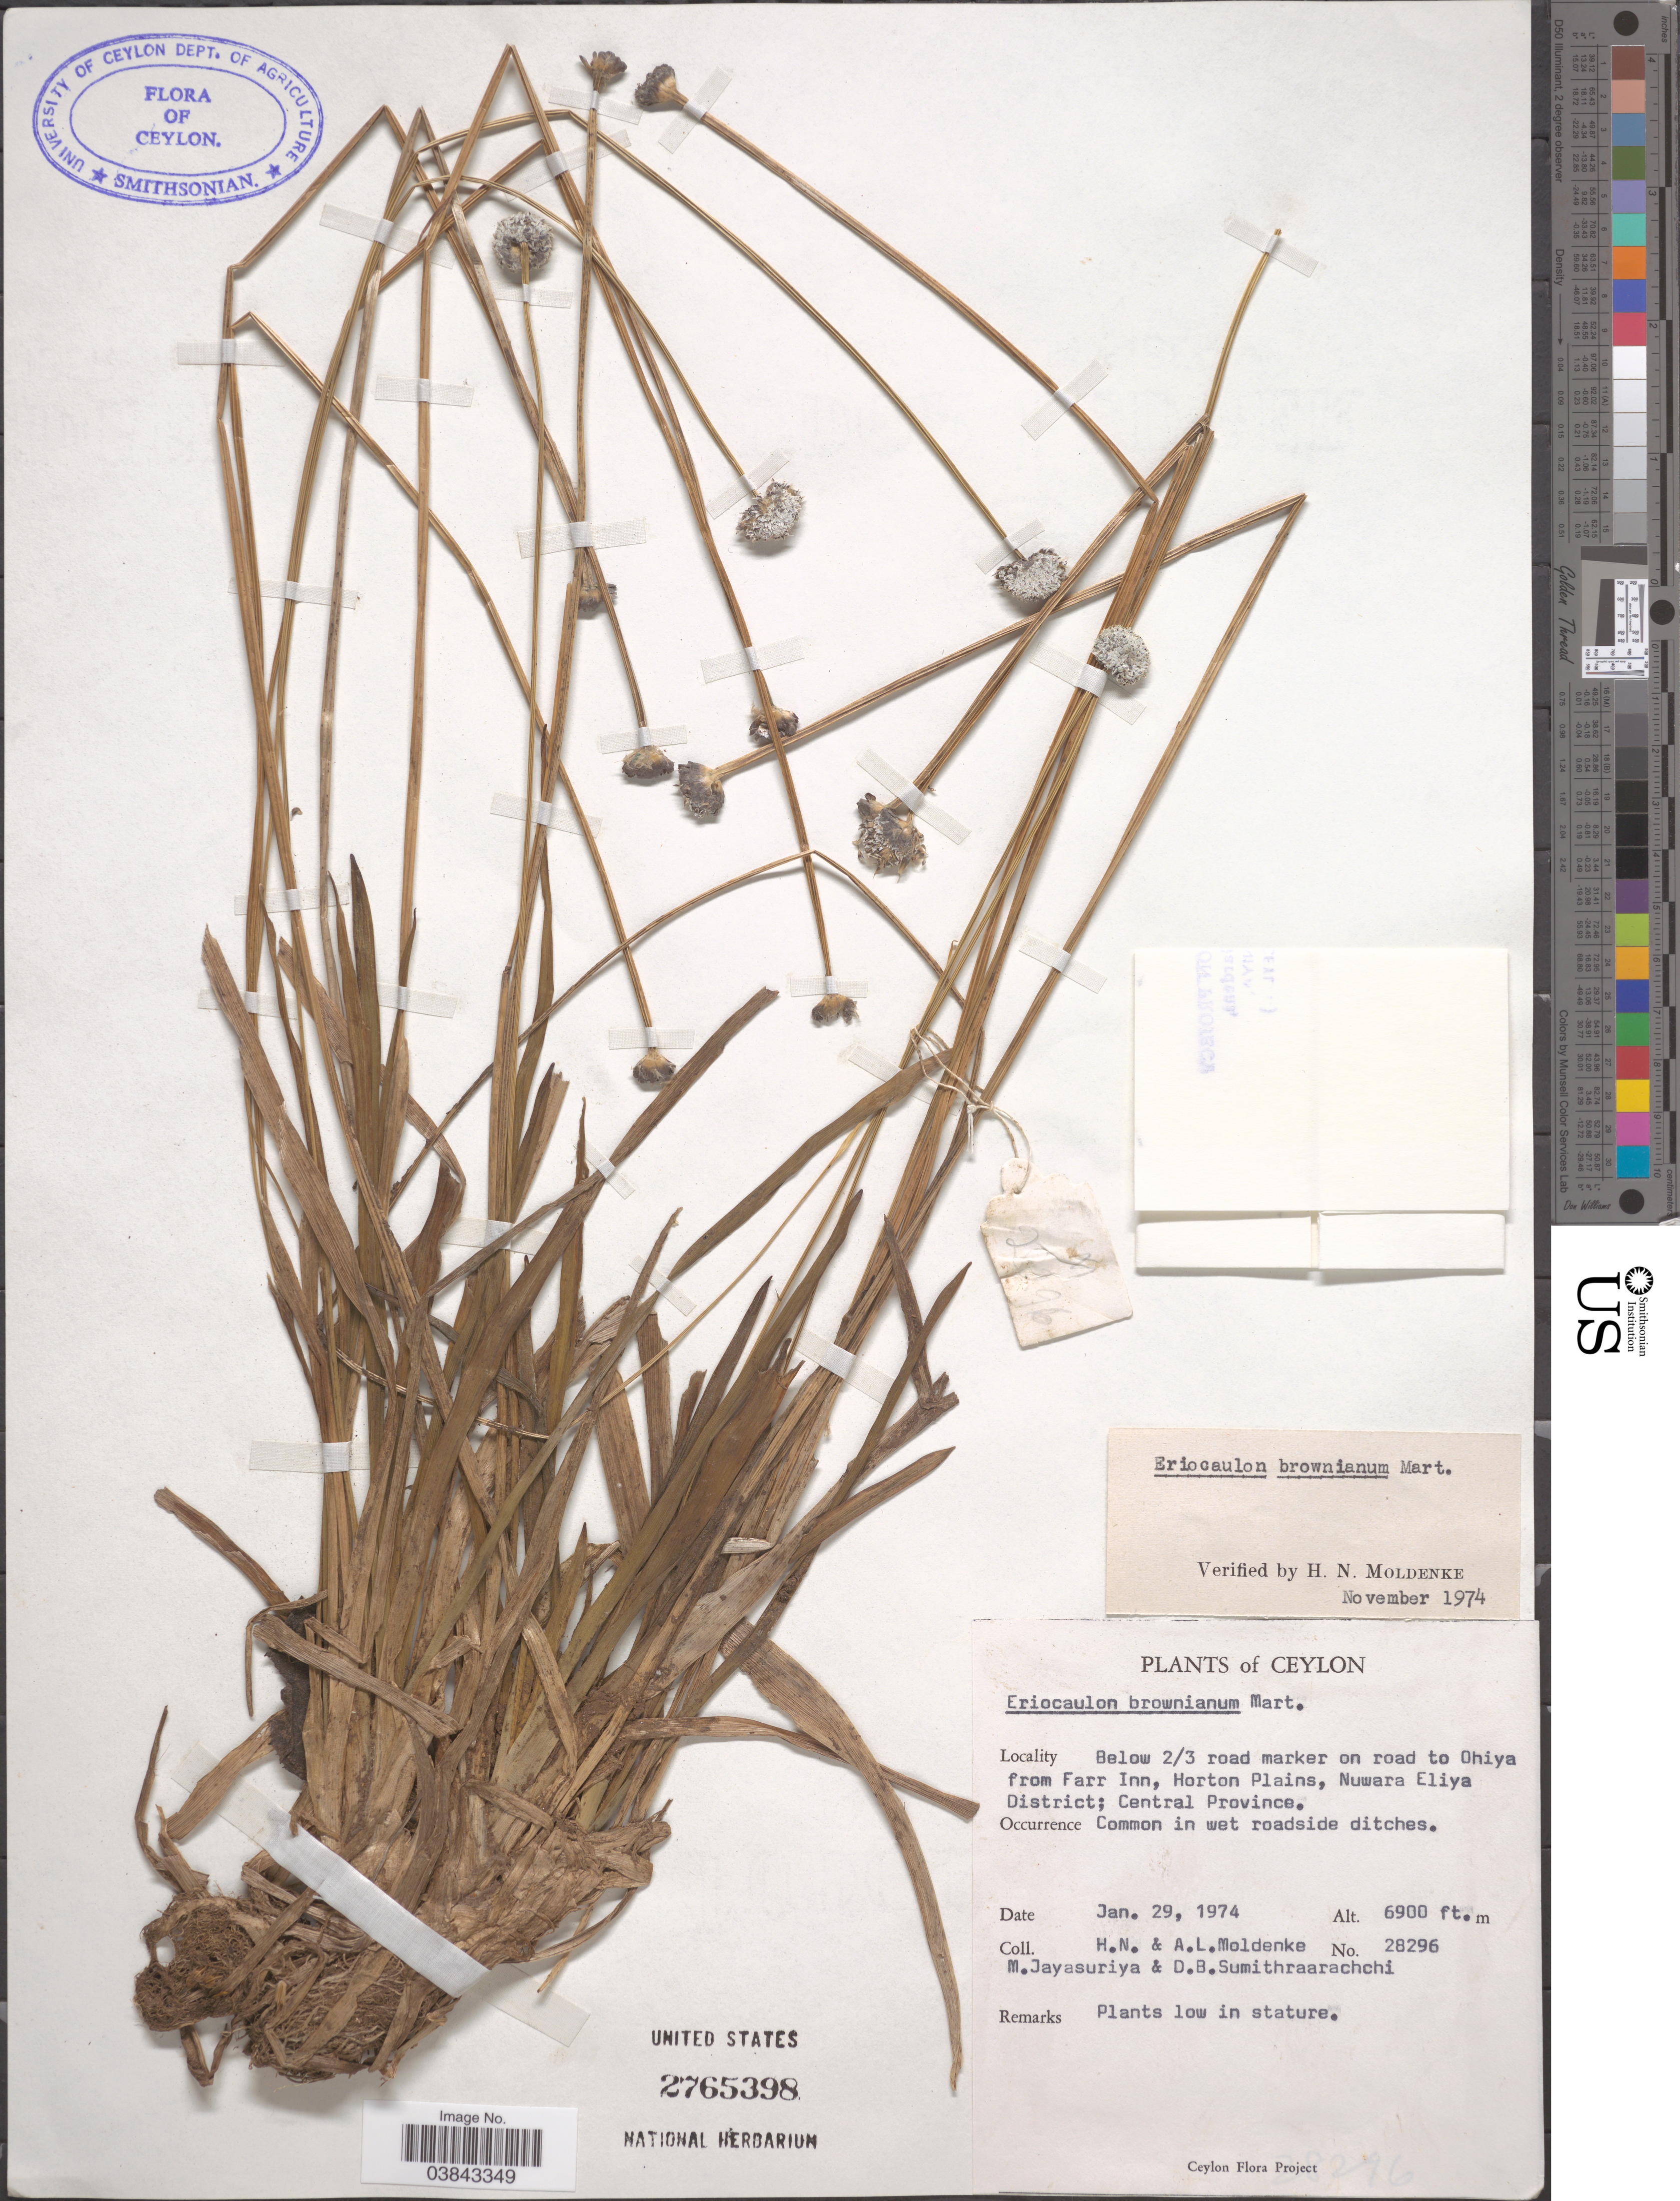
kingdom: Plantae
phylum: Tracheophyta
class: Liliopsida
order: Poales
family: Eriocaulaceae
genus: Eriocaulon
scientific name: Eriocaulon brownianum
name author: Mart.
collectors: H. N. Moldenke, A. L. Moldenke, M. Jayasuriya & D. B. Sumithraarachchi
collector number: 28296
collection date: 1974-01-29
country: Sri Lanka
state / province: Central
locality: Ceylon. Below 2/3 road marker on road to Ohiya from Farr Inn, Horton Plains, Nuwara Eliya District; Central Province.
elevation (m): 2103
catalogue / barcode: US 2765398